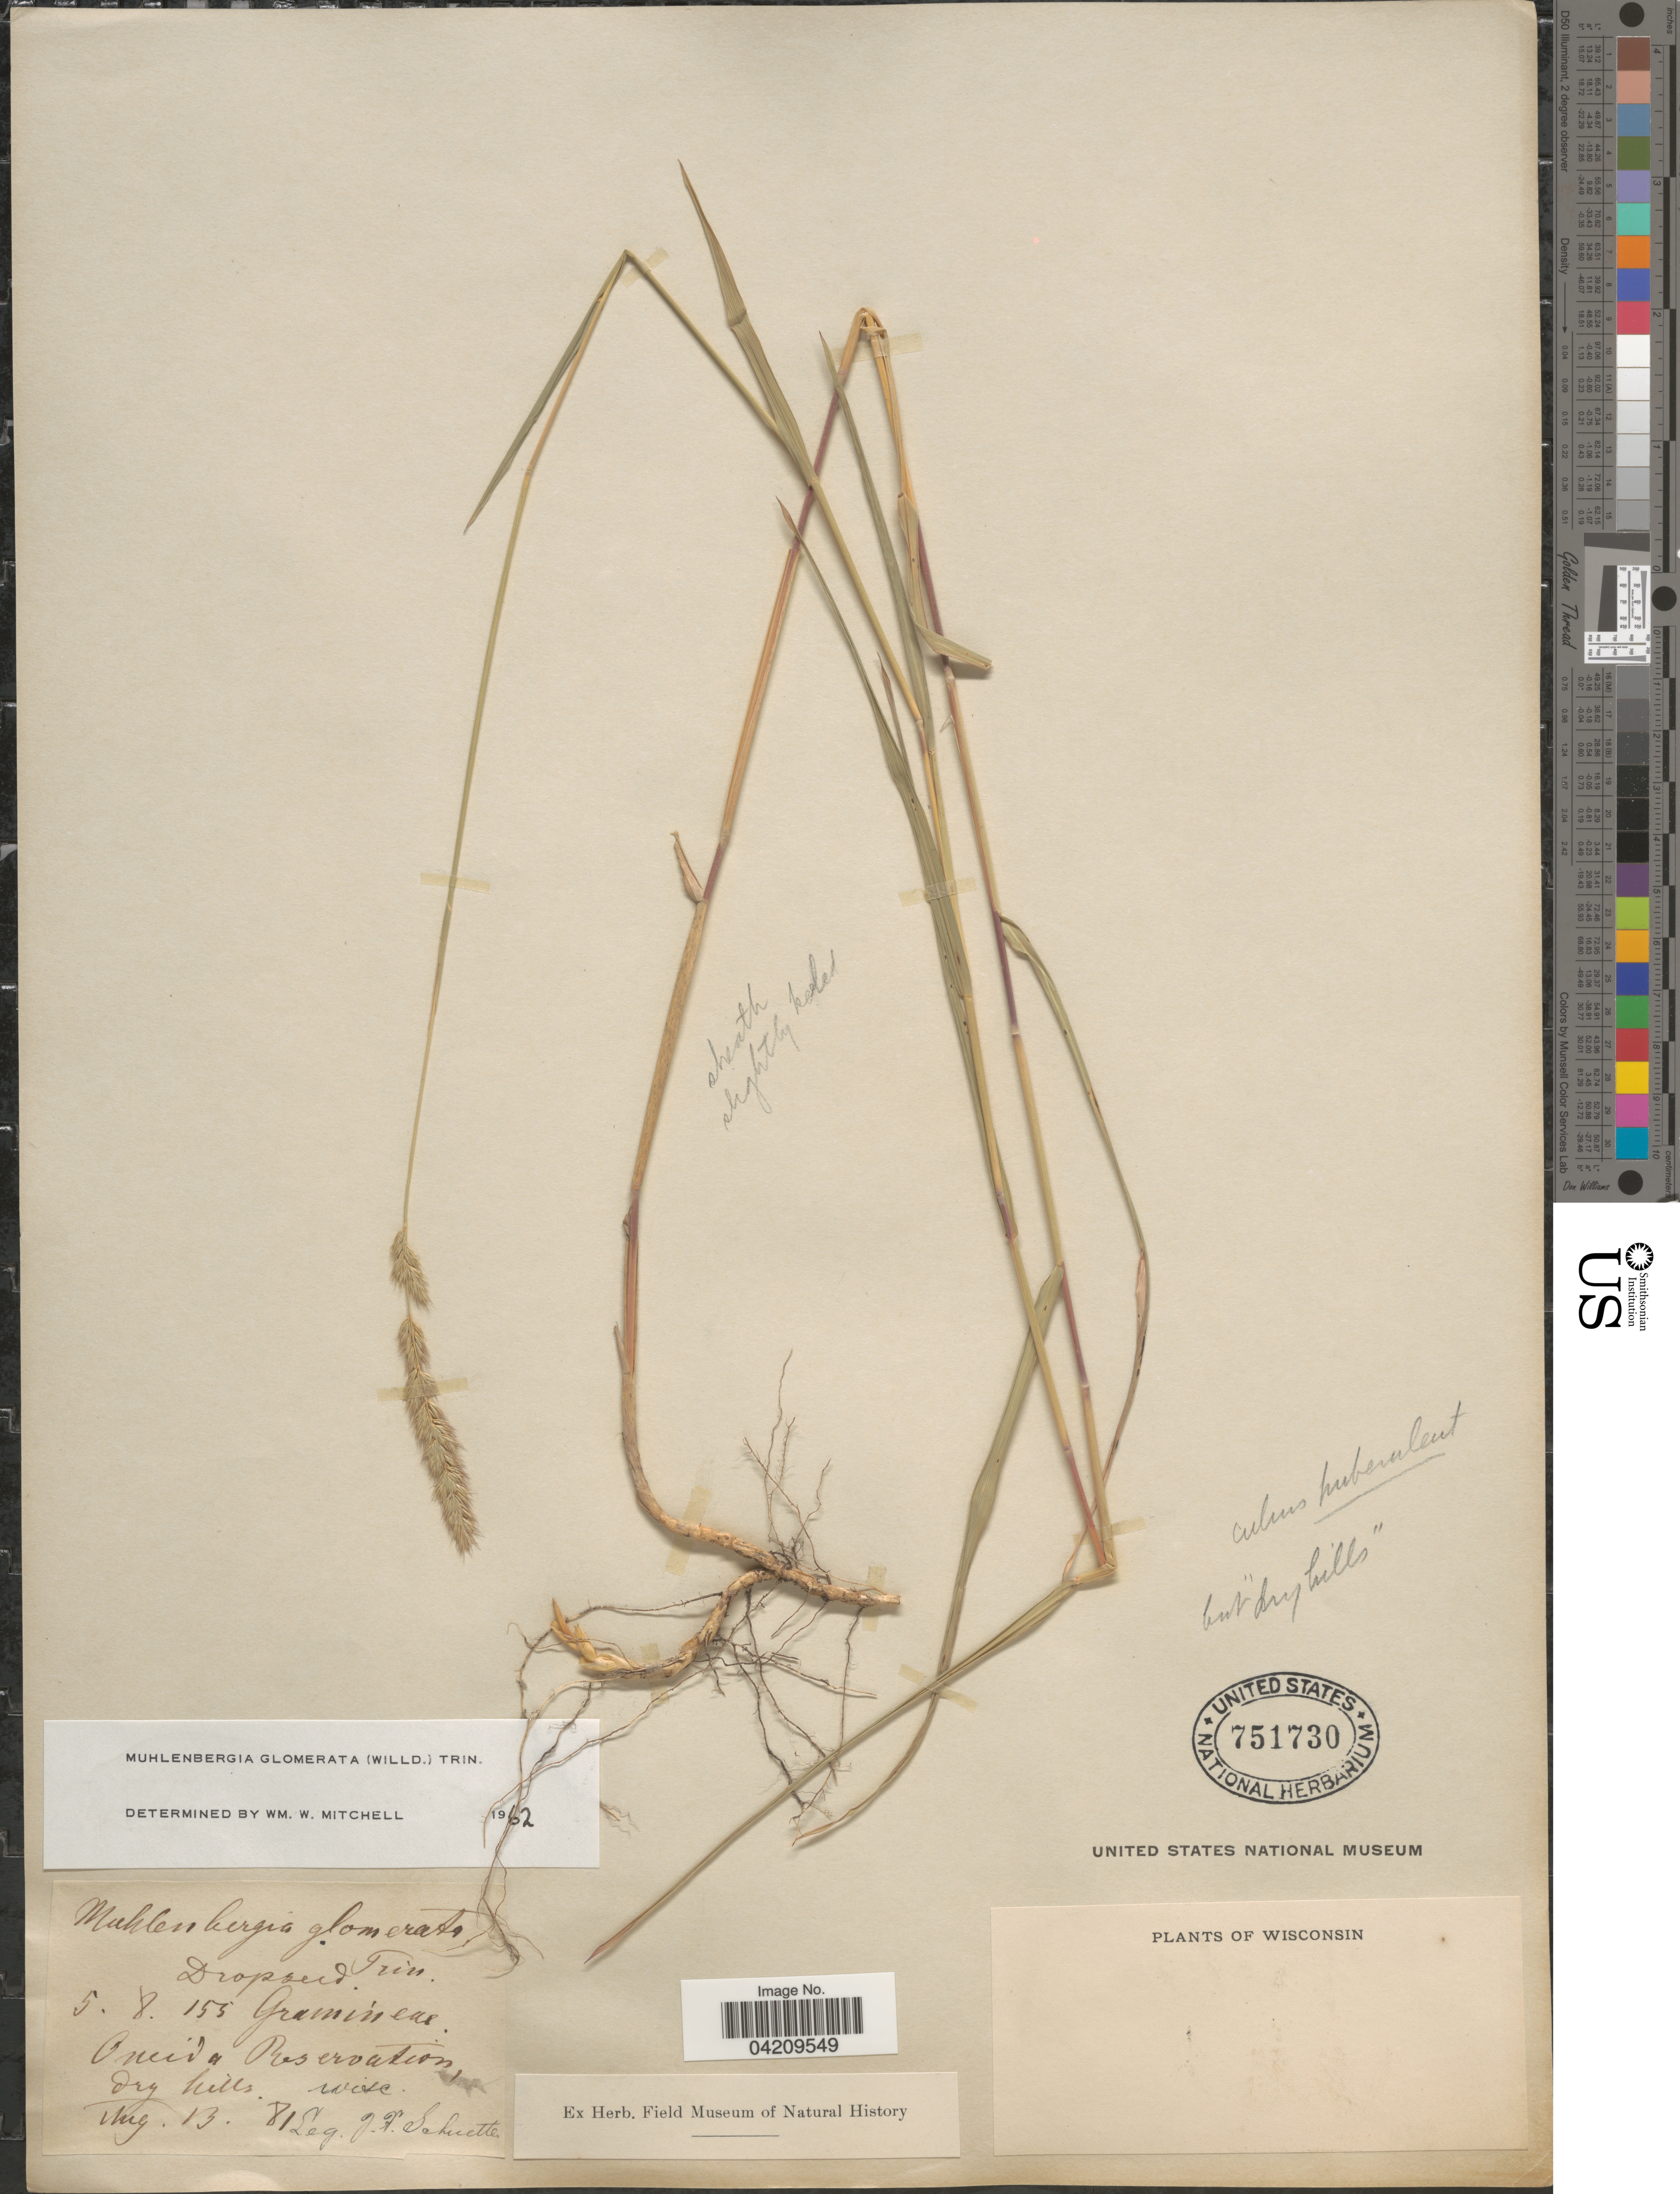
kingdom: Plantae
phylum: Tracheophyta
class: Liliopsida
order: Poales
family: Poaceae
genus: Muhlenbergia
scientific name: Muhlenbergia glomerata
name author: (Willd.) Trin.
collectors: J. Schutte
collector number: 5.8.155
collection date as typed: Transcribed d/m/y: 13/8/81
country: United States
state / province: Wisconsin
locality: Oneida Reservation, dry hills.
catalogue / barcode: US 751730